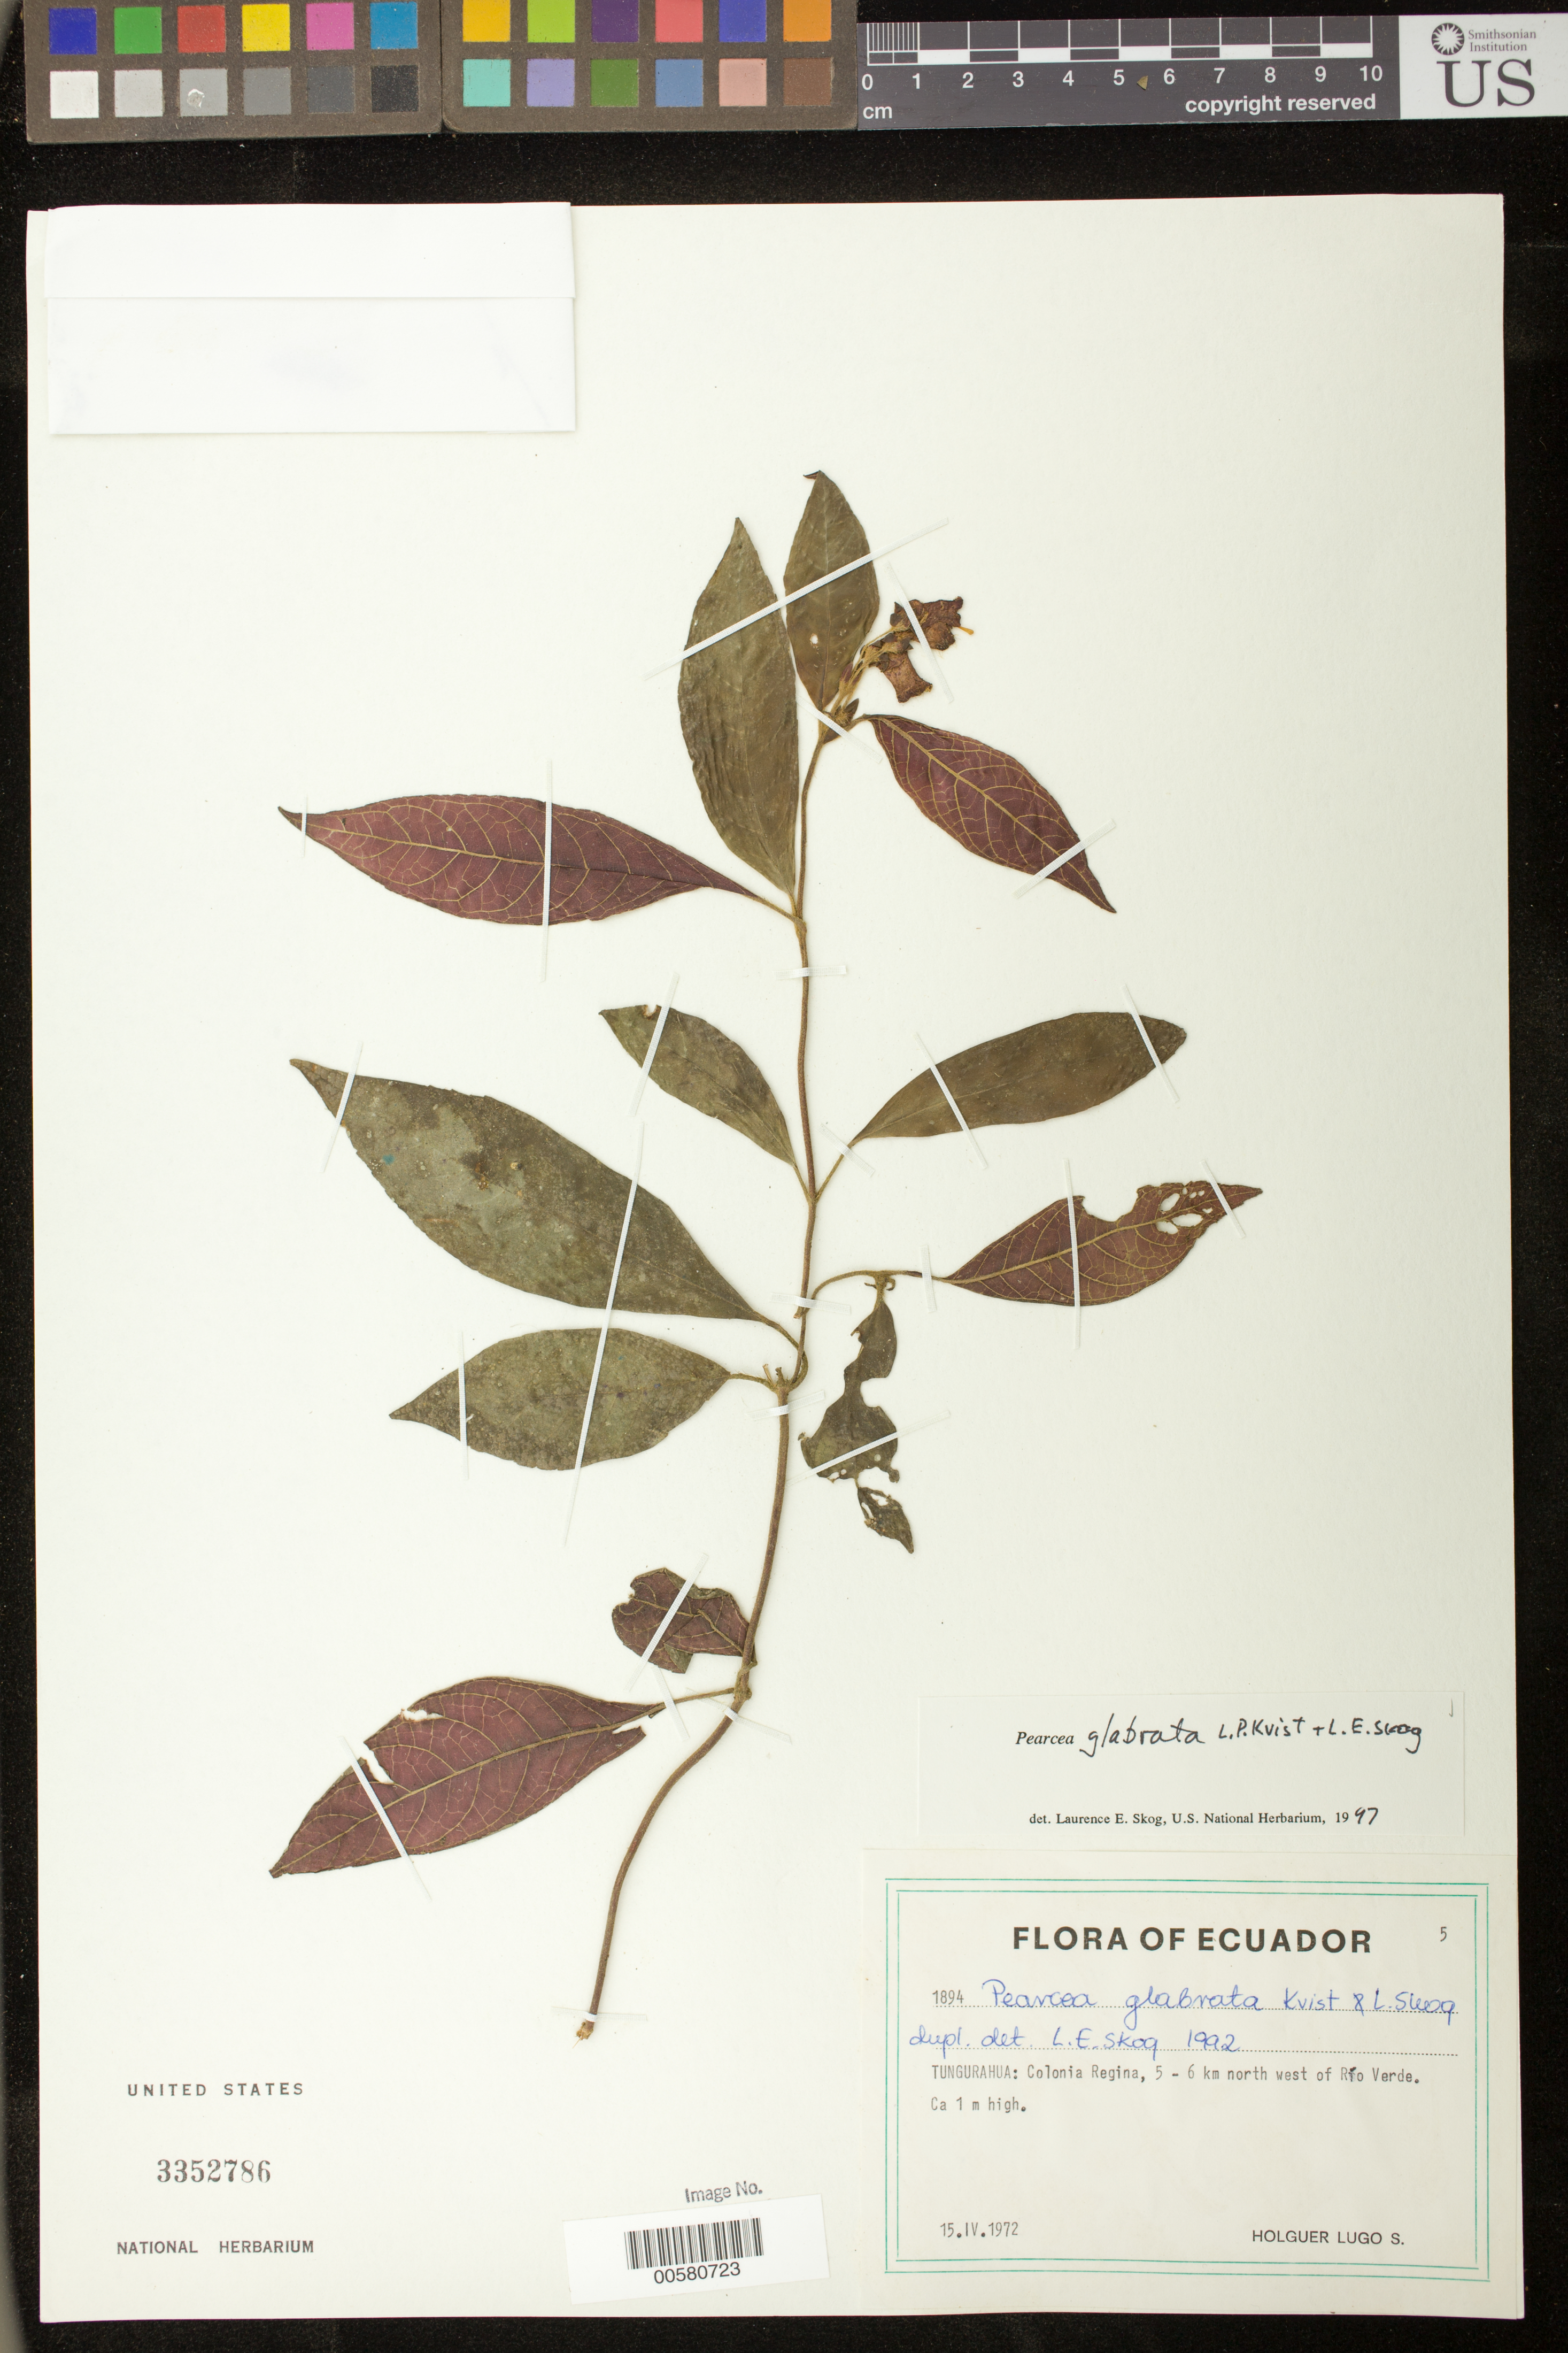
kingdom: Plantae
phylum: Tracheophyta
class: Magnoliopsida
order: Lamiales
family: Gesneriaceae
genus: Pearcea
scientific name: Pearcea glabrata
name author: L.P. Kvist & L.E. Skog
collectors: H. Lugo S.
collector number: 1894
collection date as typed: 15 Apr 1972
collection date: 1972-04-15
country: Ecuador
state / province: Tungurahua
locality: Colonia Regina, 5-6 km NW of Río Verde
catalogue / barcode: US 3352786